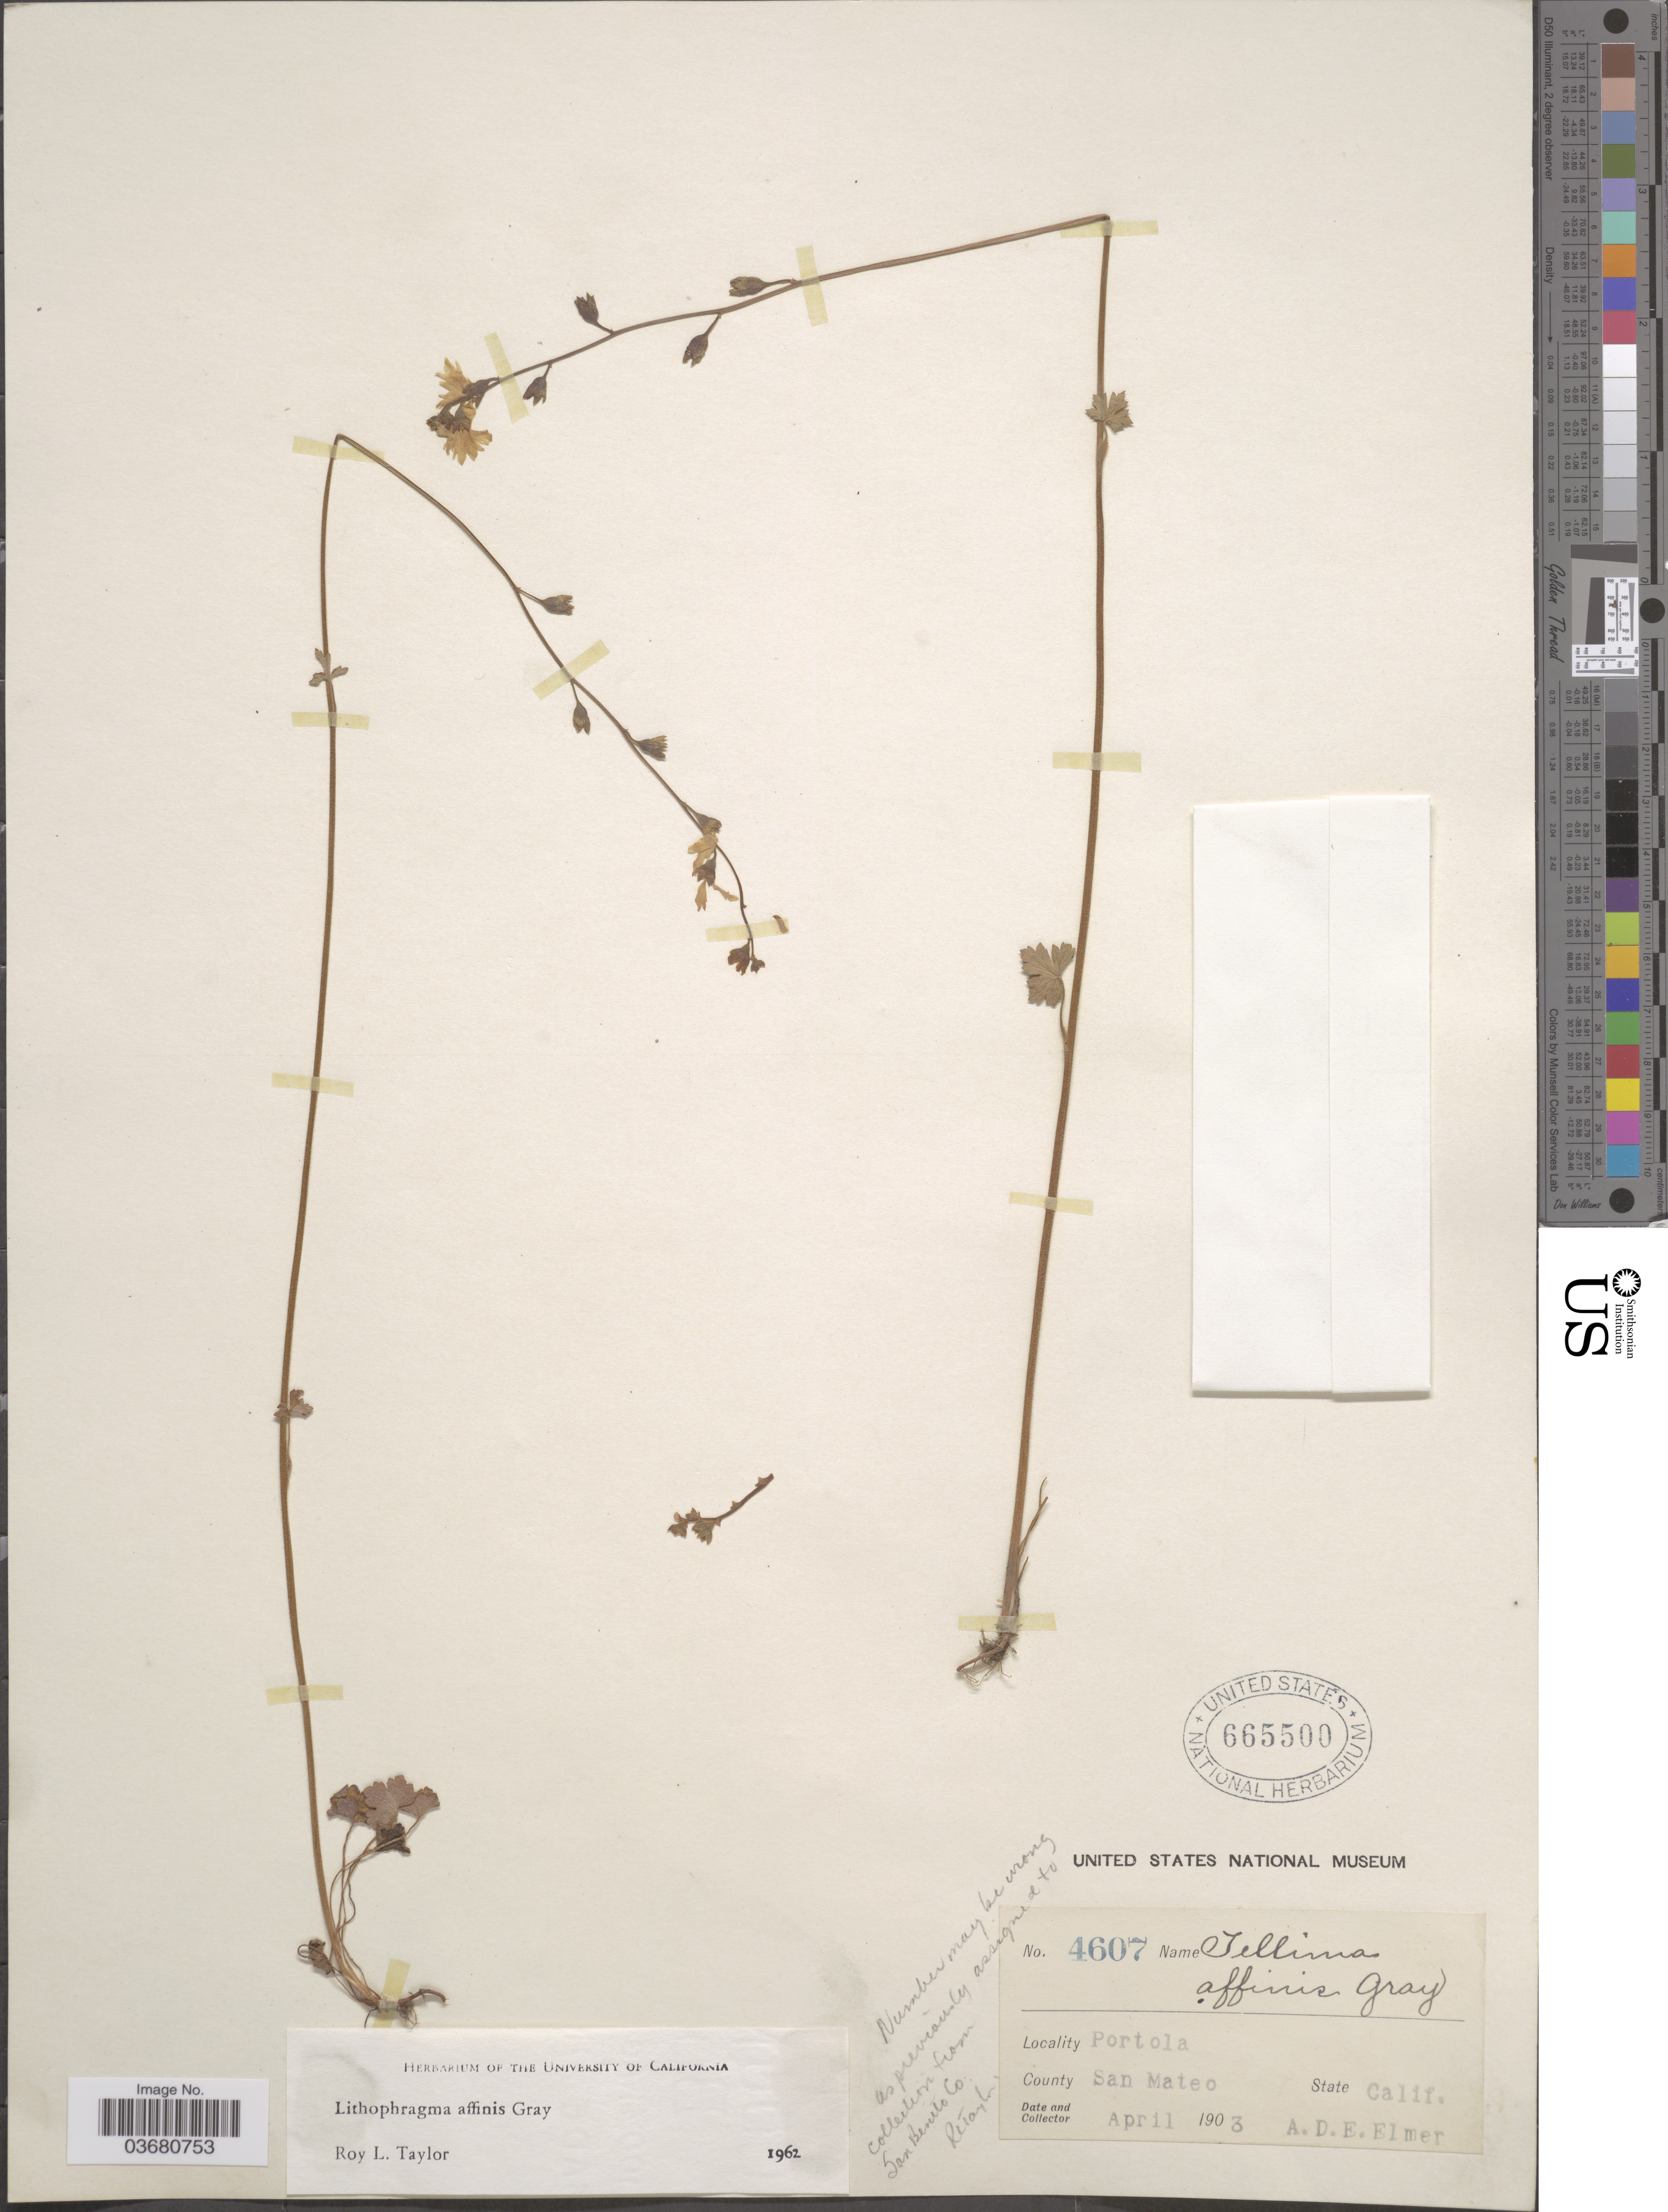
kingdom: Plantae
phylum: Tracheophyta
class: Magnoliopsida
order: Saxifragales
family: Saxifragaceae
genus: Lithophragma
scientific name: Lithophragma affine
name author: A. Gray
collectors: A. D. E. Elmer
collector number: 4607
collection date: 1903-04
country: United States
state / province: California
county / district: San Mateo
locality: Portola. County San Mateo.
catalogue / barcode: US 665500